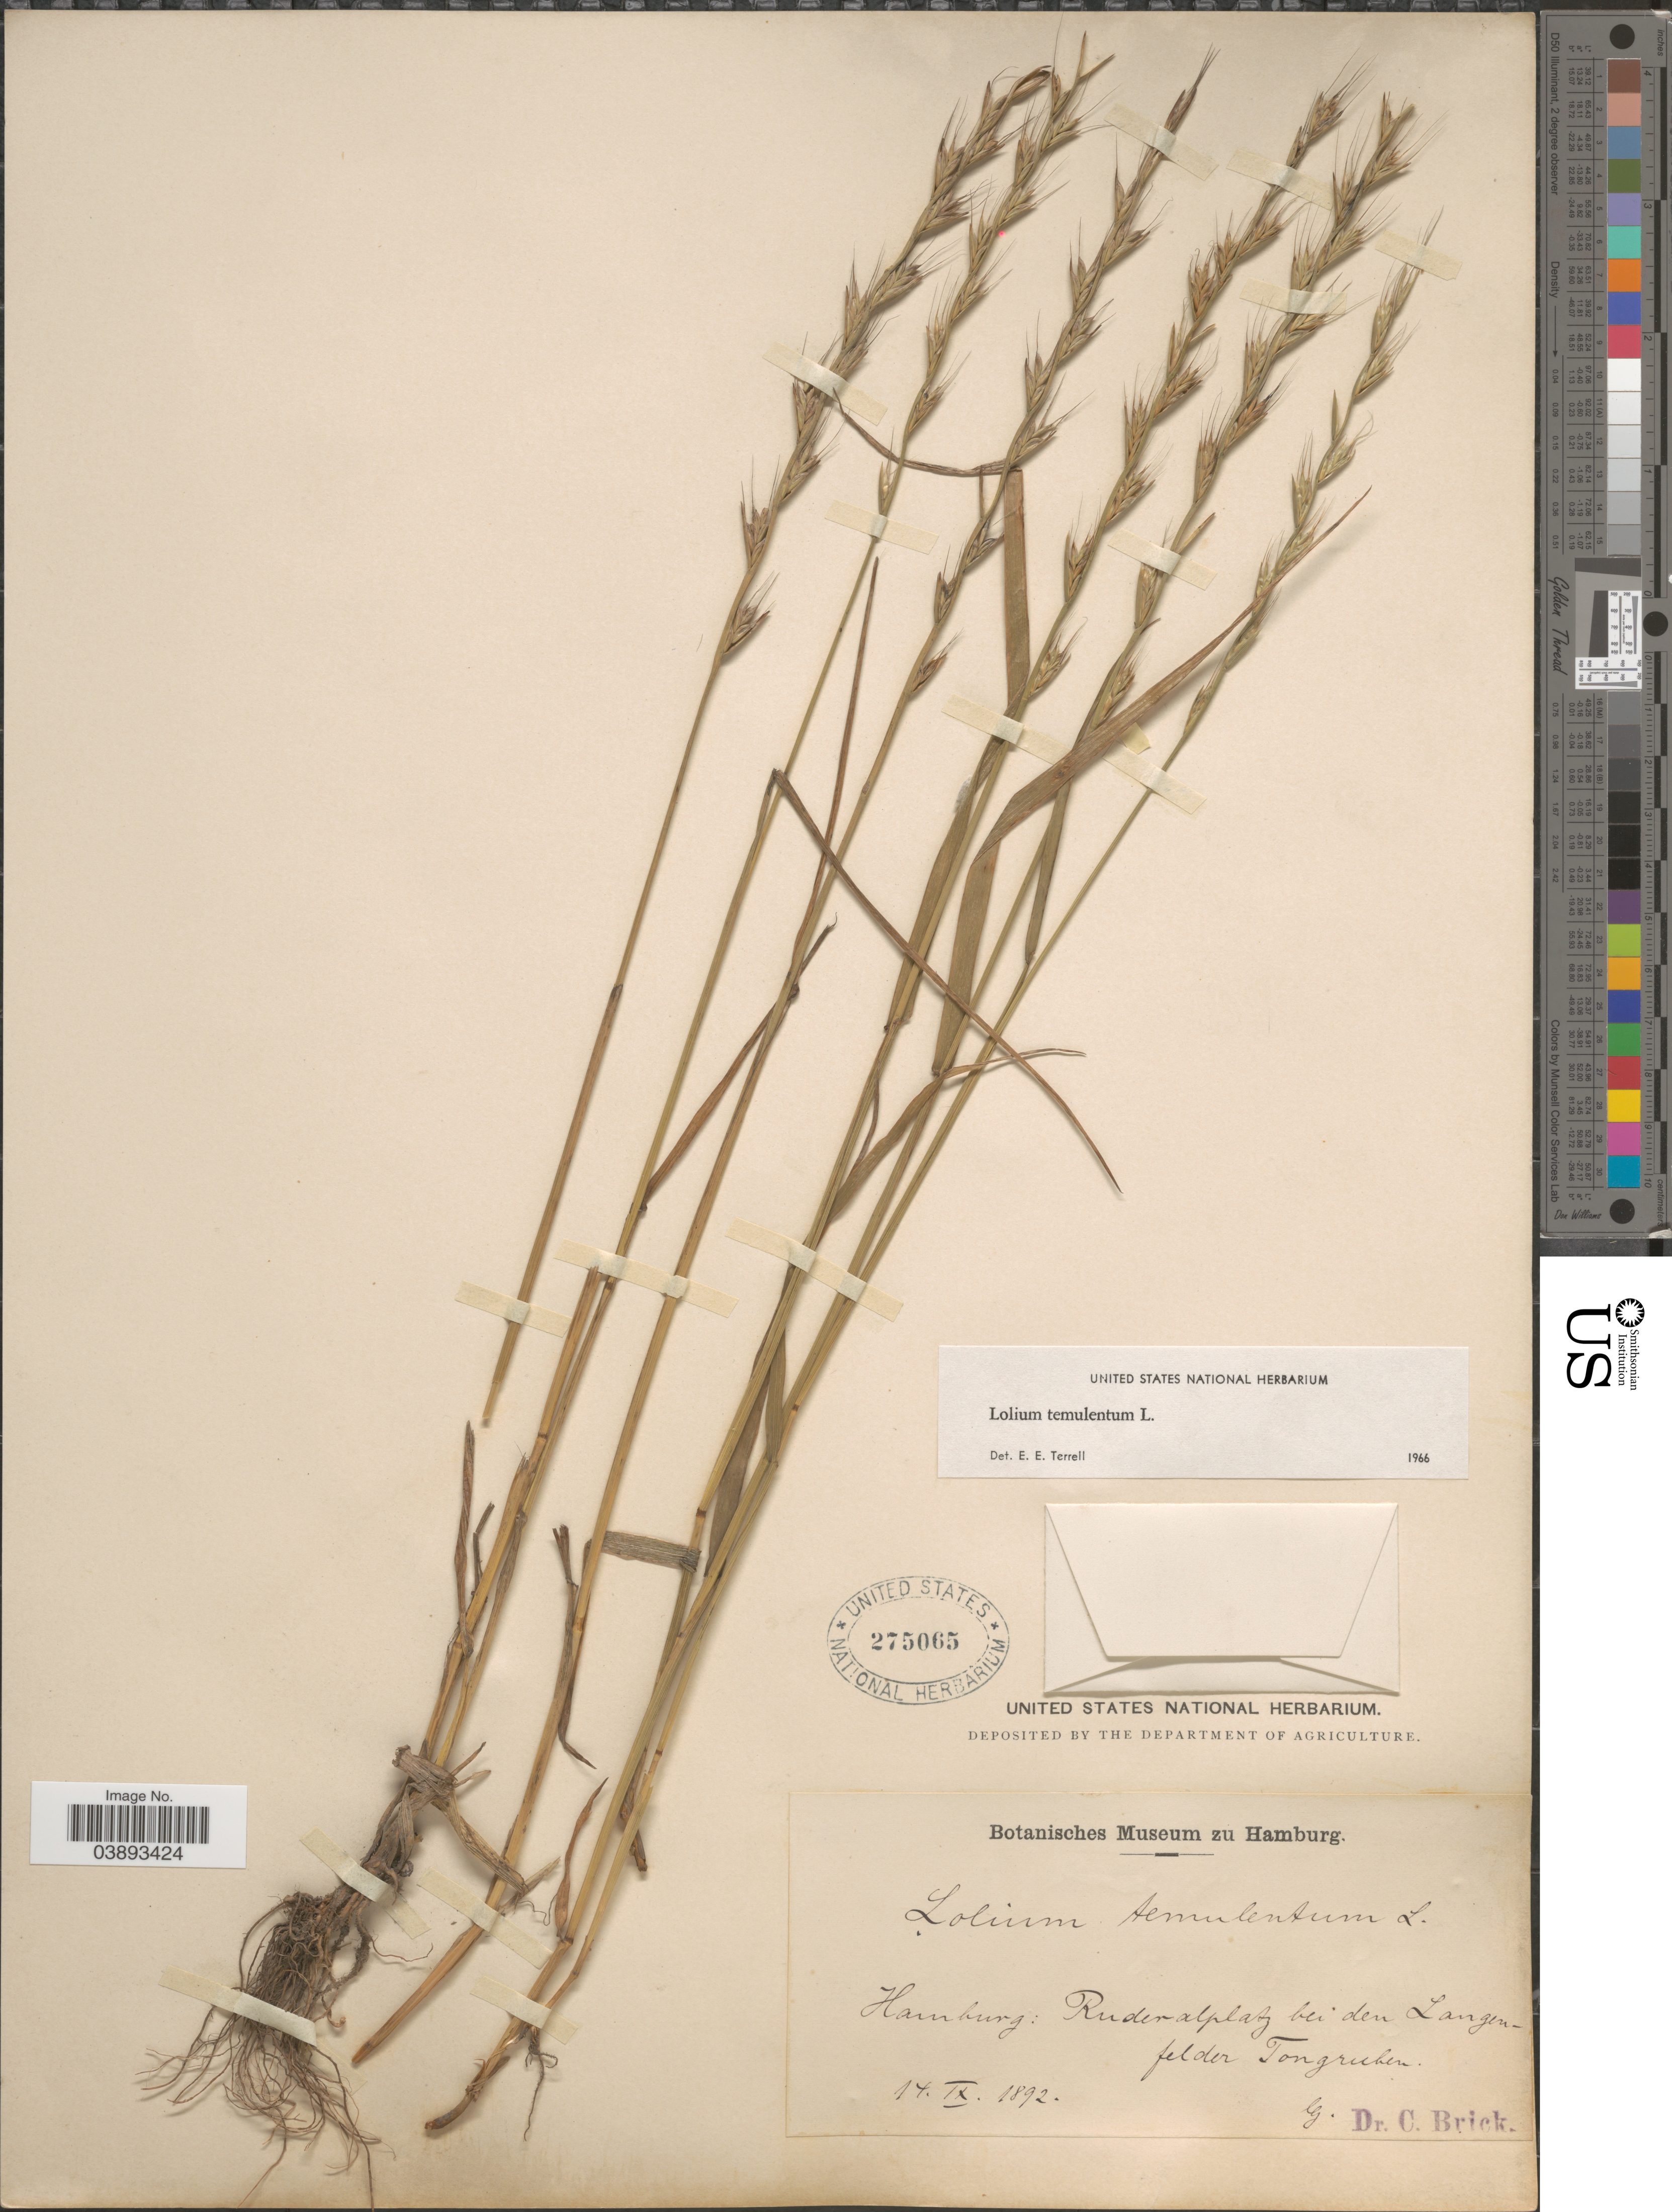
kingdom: Plantae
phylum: Tracheophyta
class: Liliopsida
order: Poales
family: Poaceae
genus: Lolium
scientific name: Lolium temulentum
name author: L.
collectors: C. Brick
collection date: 1892-09-14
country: Germany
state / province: Hamburg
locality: Ruderalplatz bei den Langenfelder Tongruben.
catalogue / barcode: US 275065